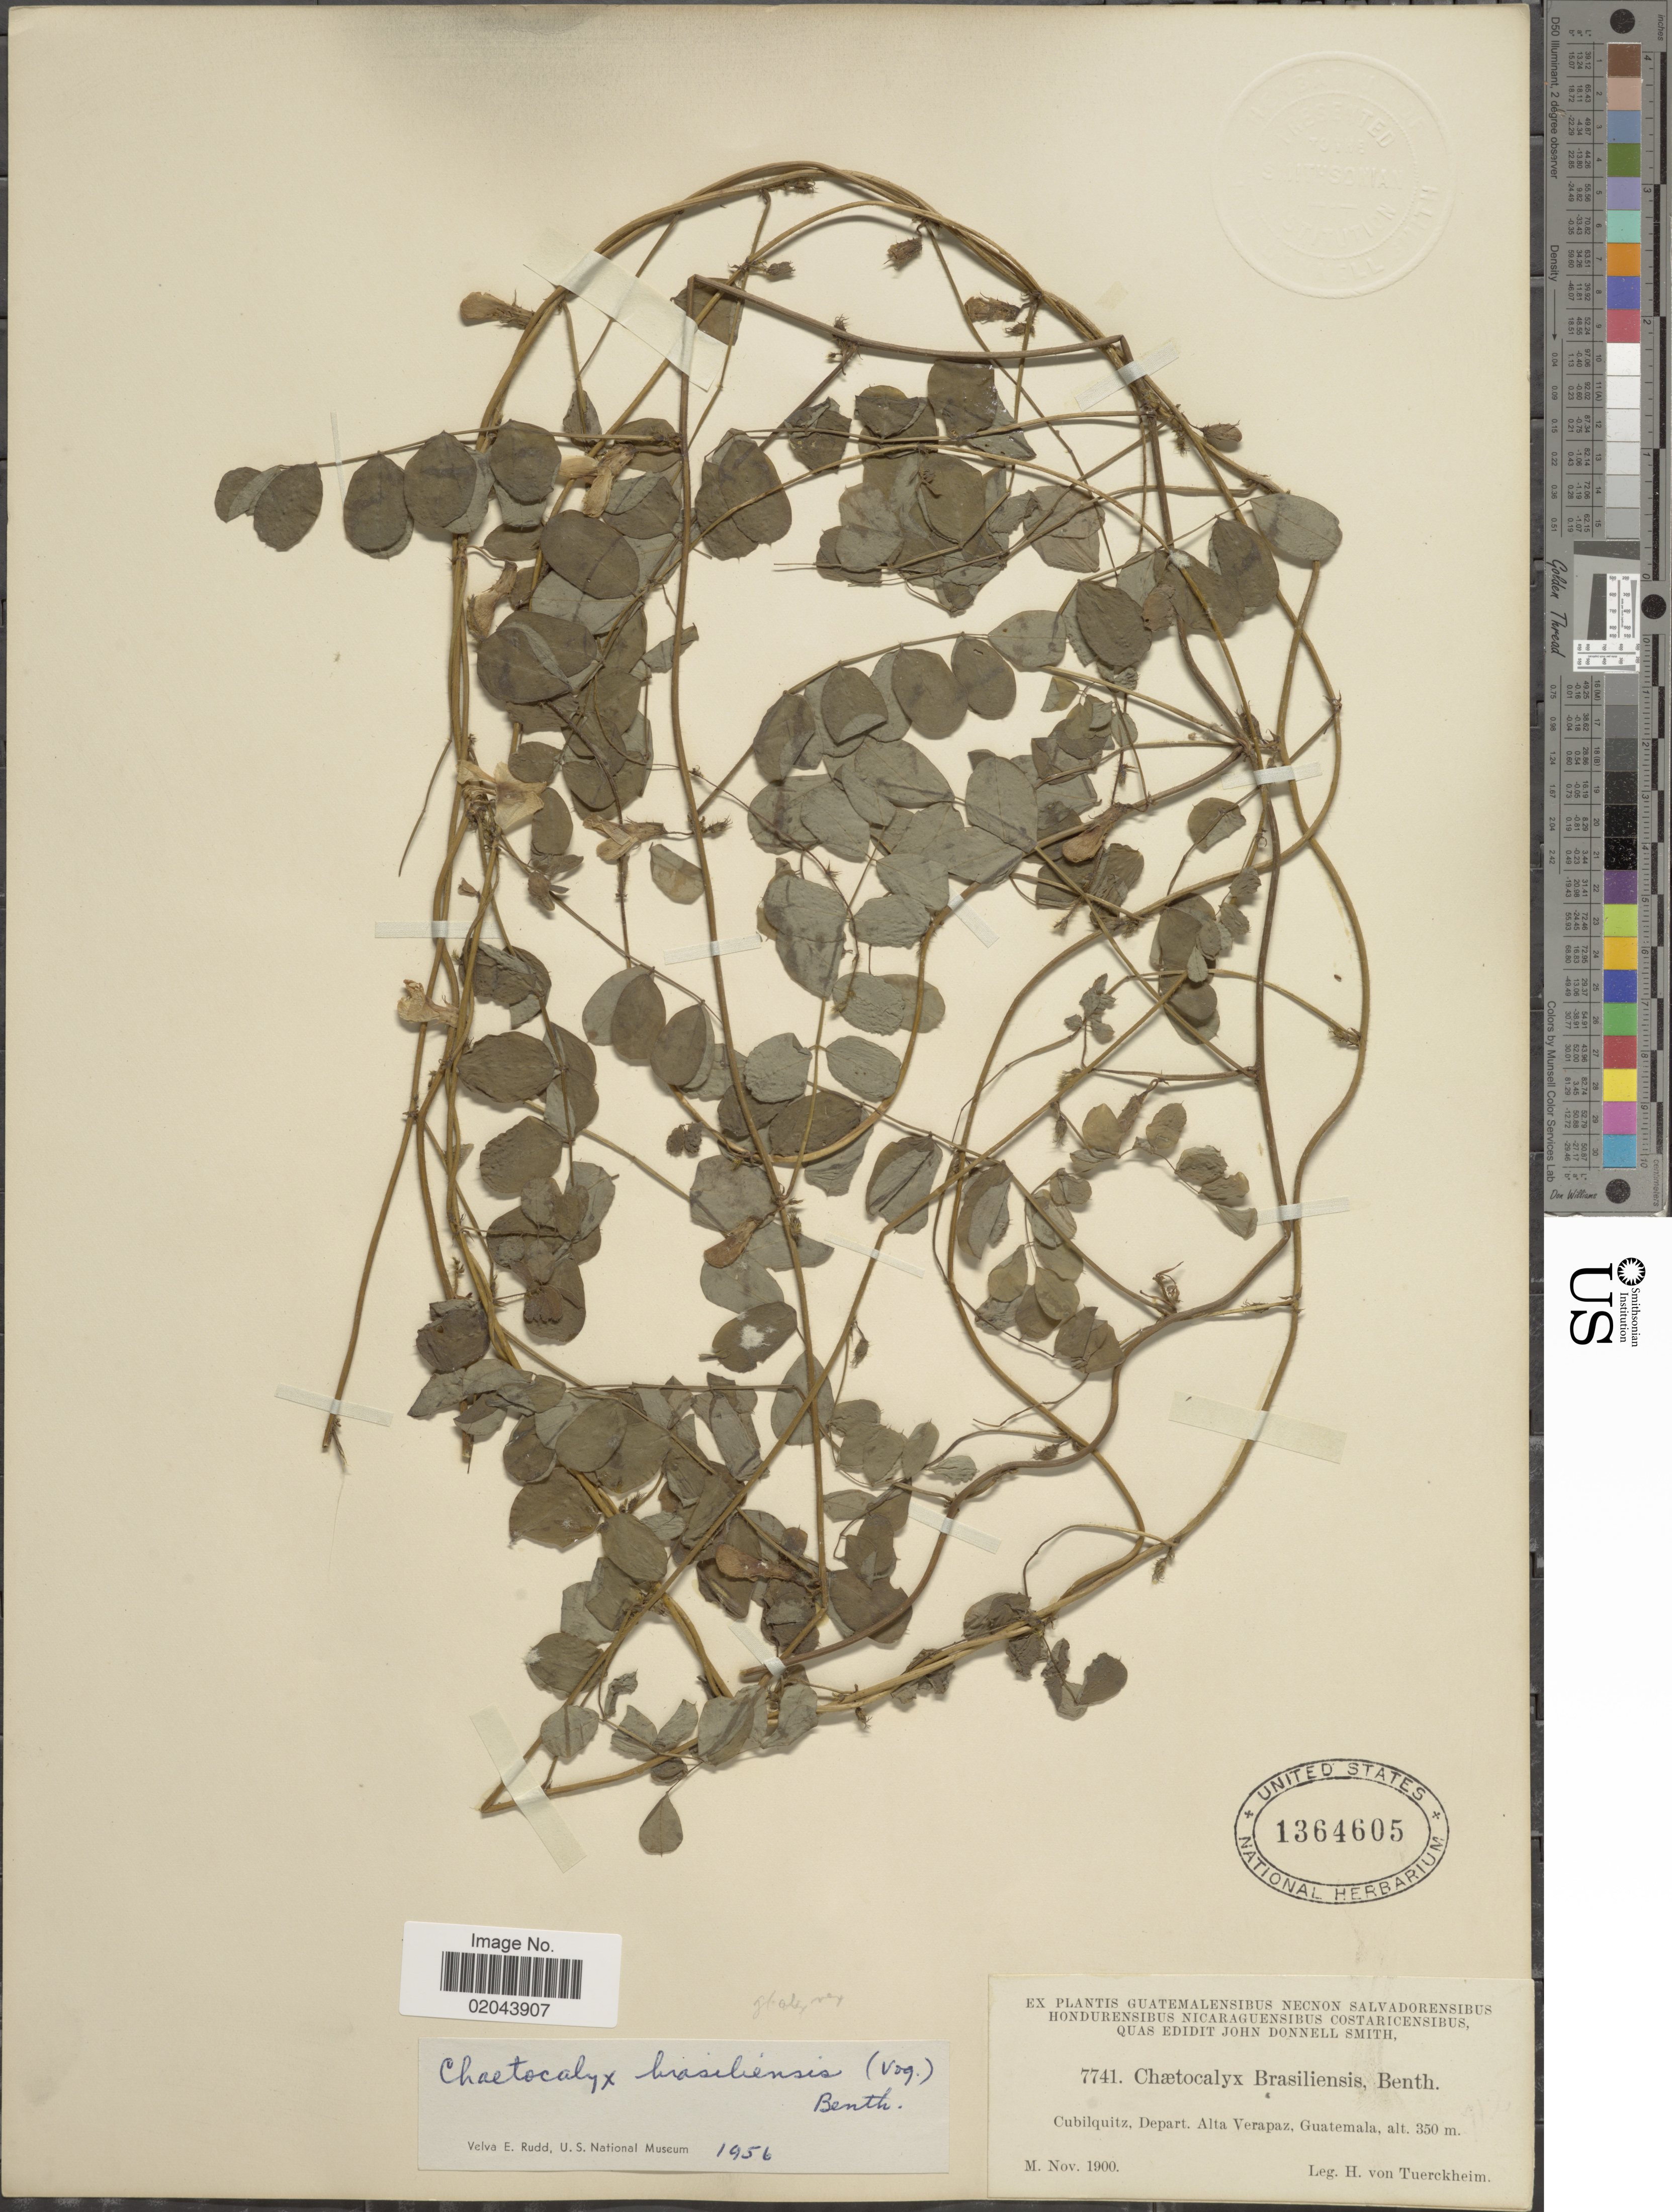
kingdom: Plantae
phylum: Tracheophyta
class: Magnoliopsida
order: Fabales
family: Fabaceae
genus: Chaetocalyx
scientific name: Chaetocalyx brasiliensis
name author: (Vogel) Benth.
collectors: H. von Türckheim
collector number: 7741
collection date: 1900-11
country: Guatemala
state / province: Alta Verapaz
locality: Cubilquitz.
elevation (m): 350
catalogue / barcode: US 1364605